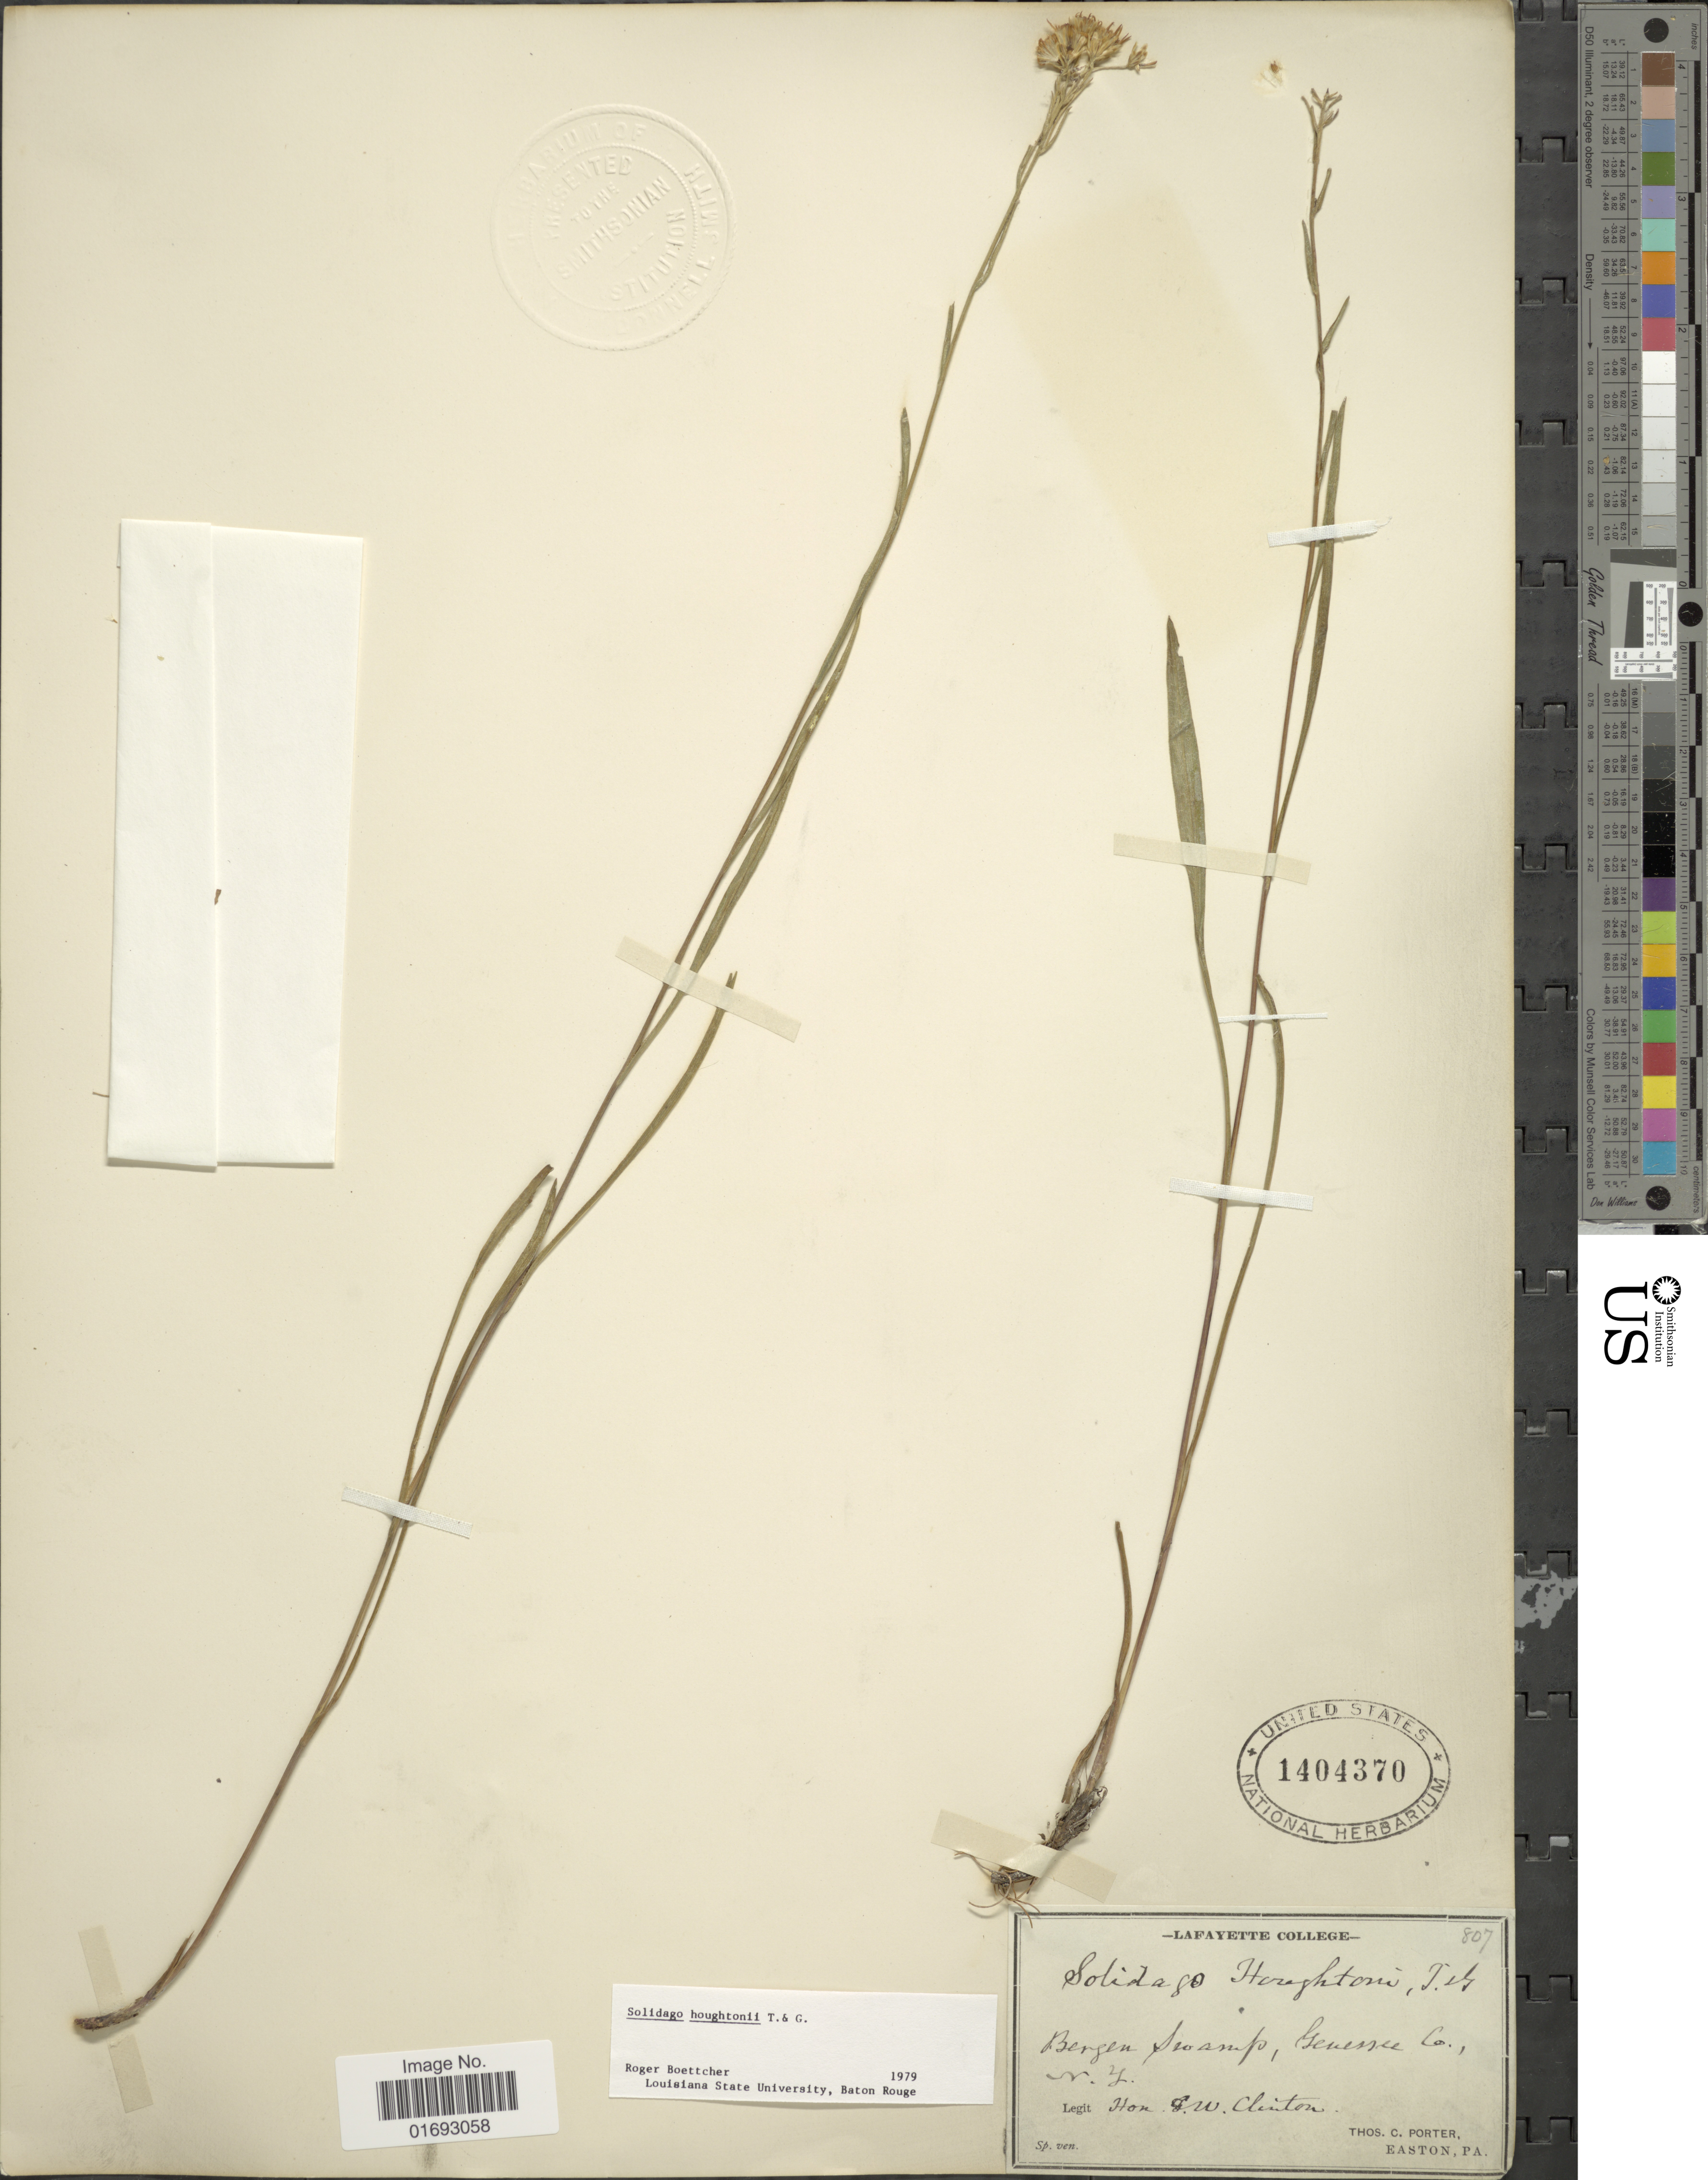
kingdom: Plantae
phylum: Tracheophyta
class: Magnoliopsida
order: Asterales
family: Asteraceae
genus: Oligoneuron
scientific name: Oligoneuron houghtonii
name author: (Torr. & A. Gray) G.L. Nesom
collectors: G. W. Clinton & T. Porter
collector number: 807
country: United States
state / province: New York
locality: Lafayette College, Bergen Swamp, Genessee Co.,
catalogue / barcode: US 1404370